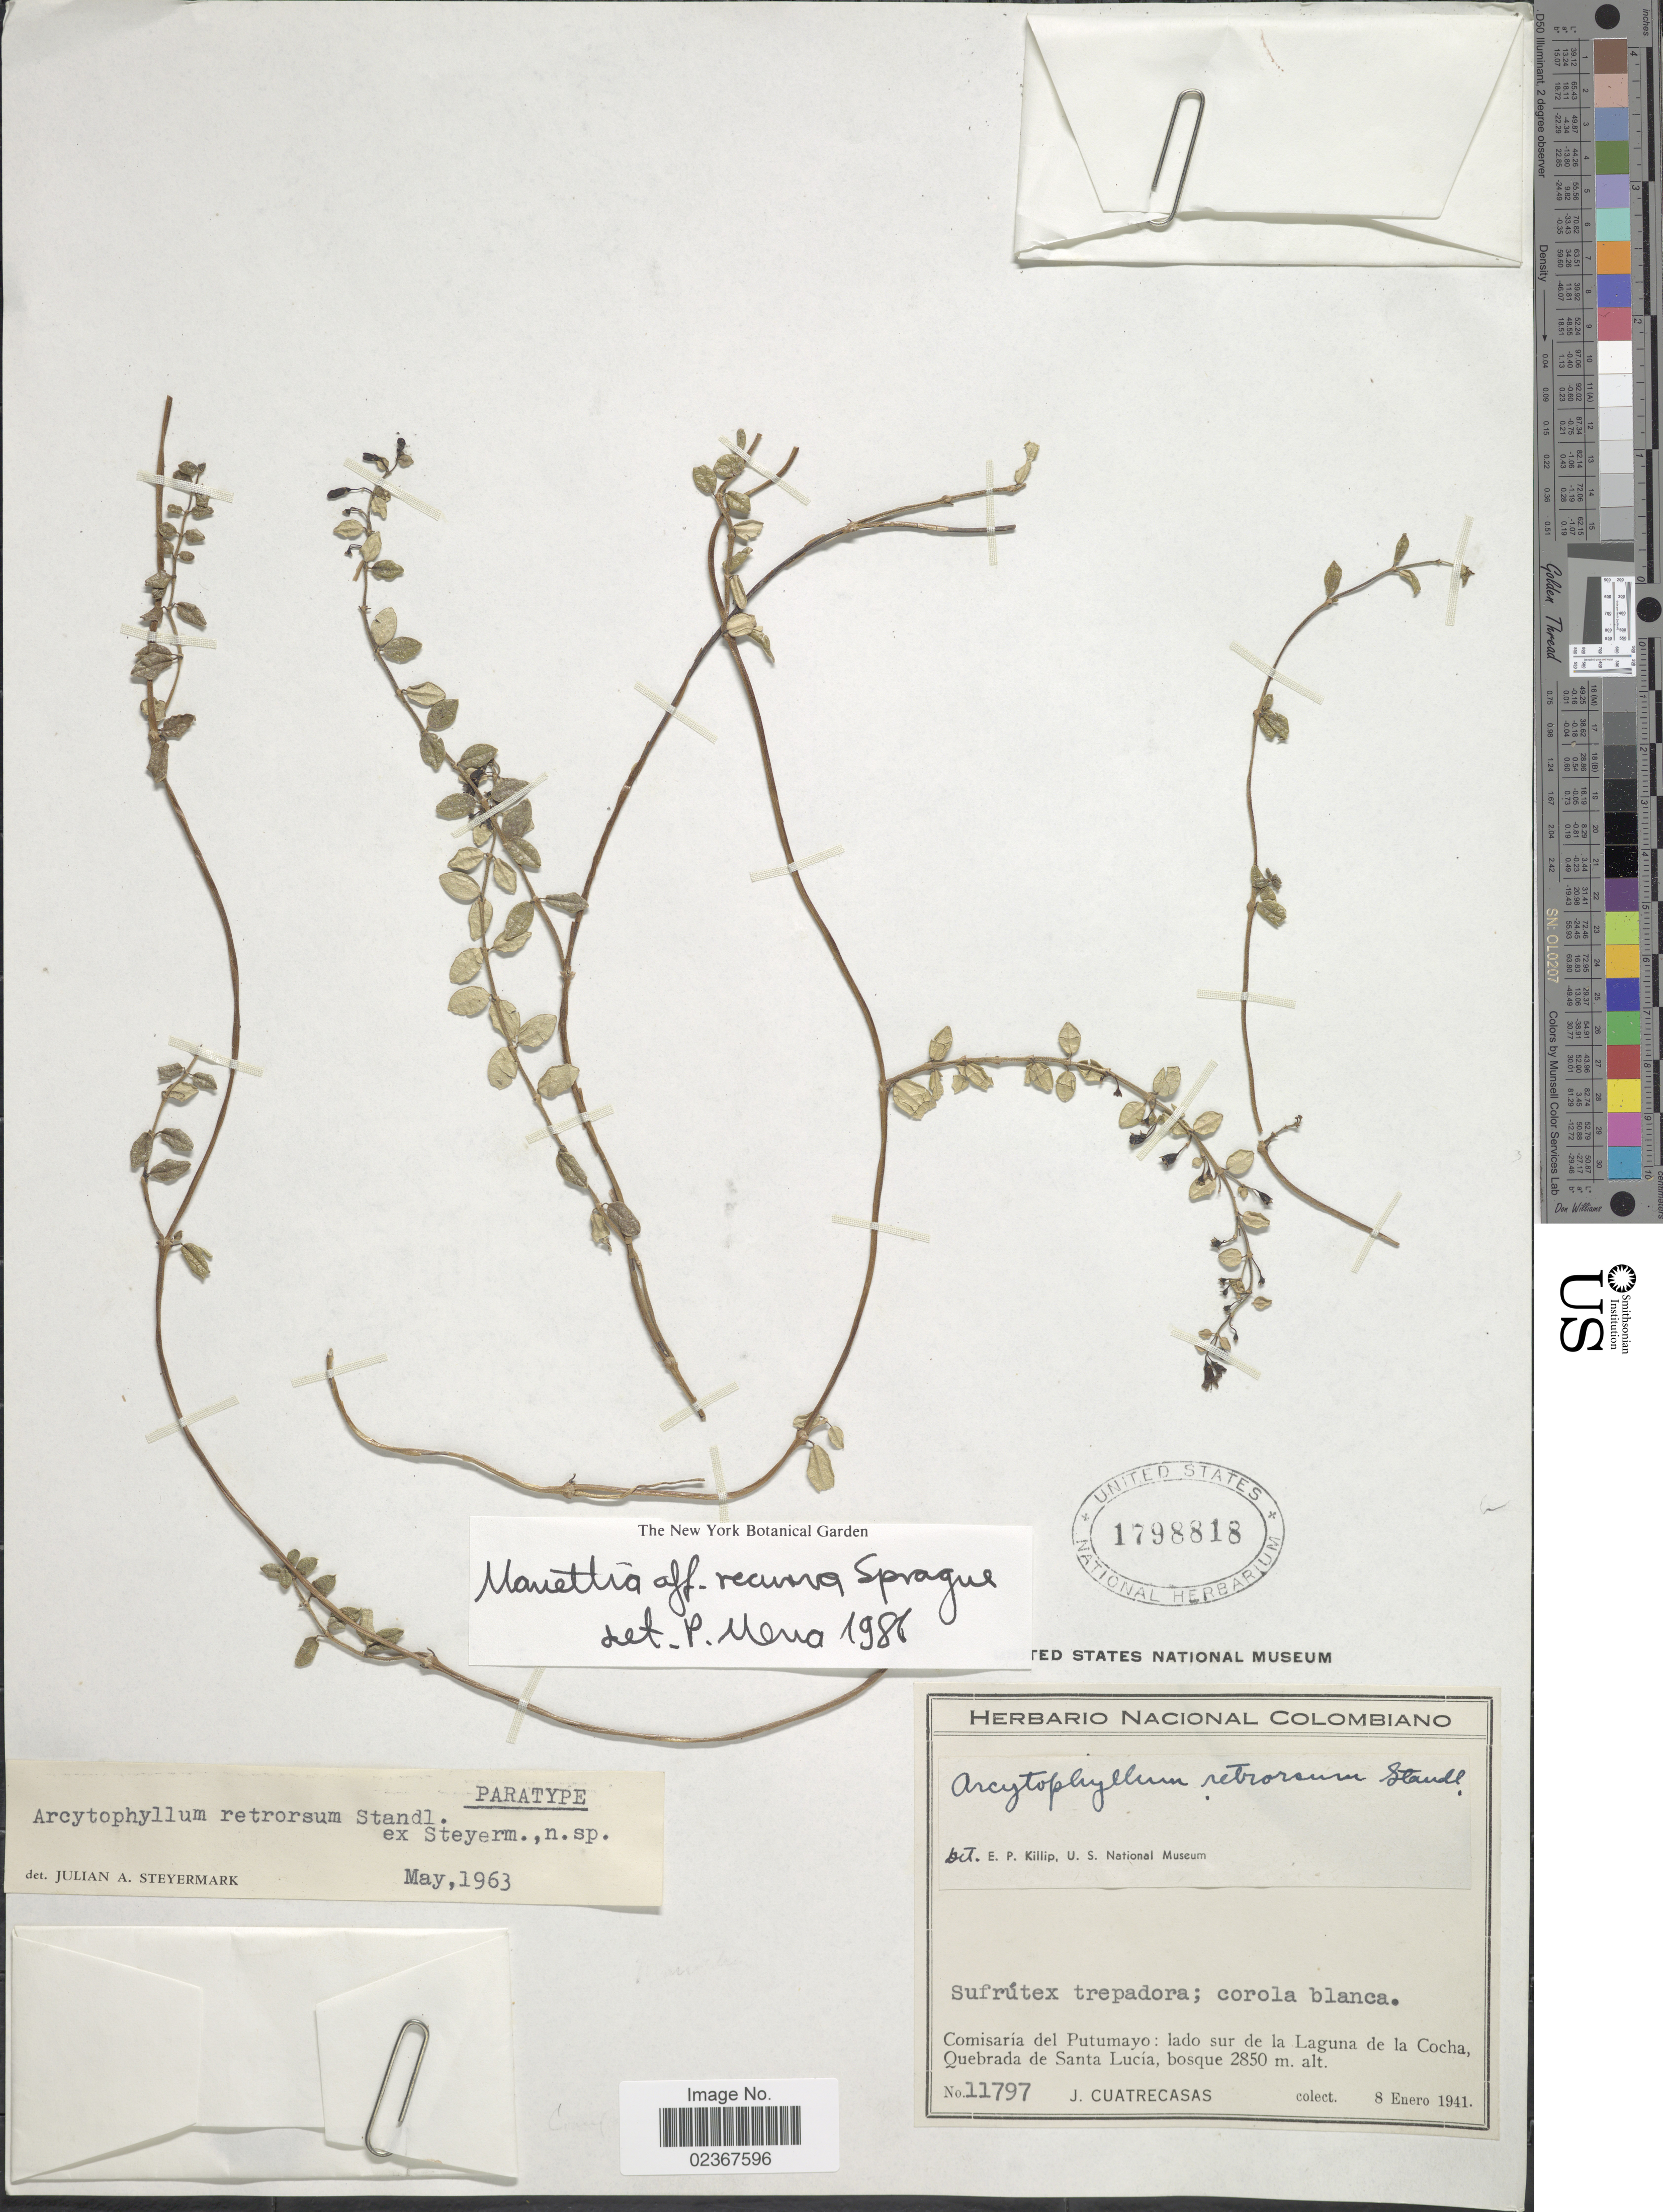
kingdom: Plantae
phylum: Tracheophyta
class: Magnoliopsida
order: Gentianales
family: Rubiaceae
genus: Manettia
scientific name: Manettia recurva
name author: Sprague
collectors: J. Cuatrecasas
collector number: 11797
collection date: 1941-01-08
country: Colombia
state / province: Putumayo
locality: Comisaria del Putumayo: aldo sur de la Laguna de la Cocha, Quebrada de Santa Lucia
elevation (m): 2850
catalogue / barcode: US 1798818